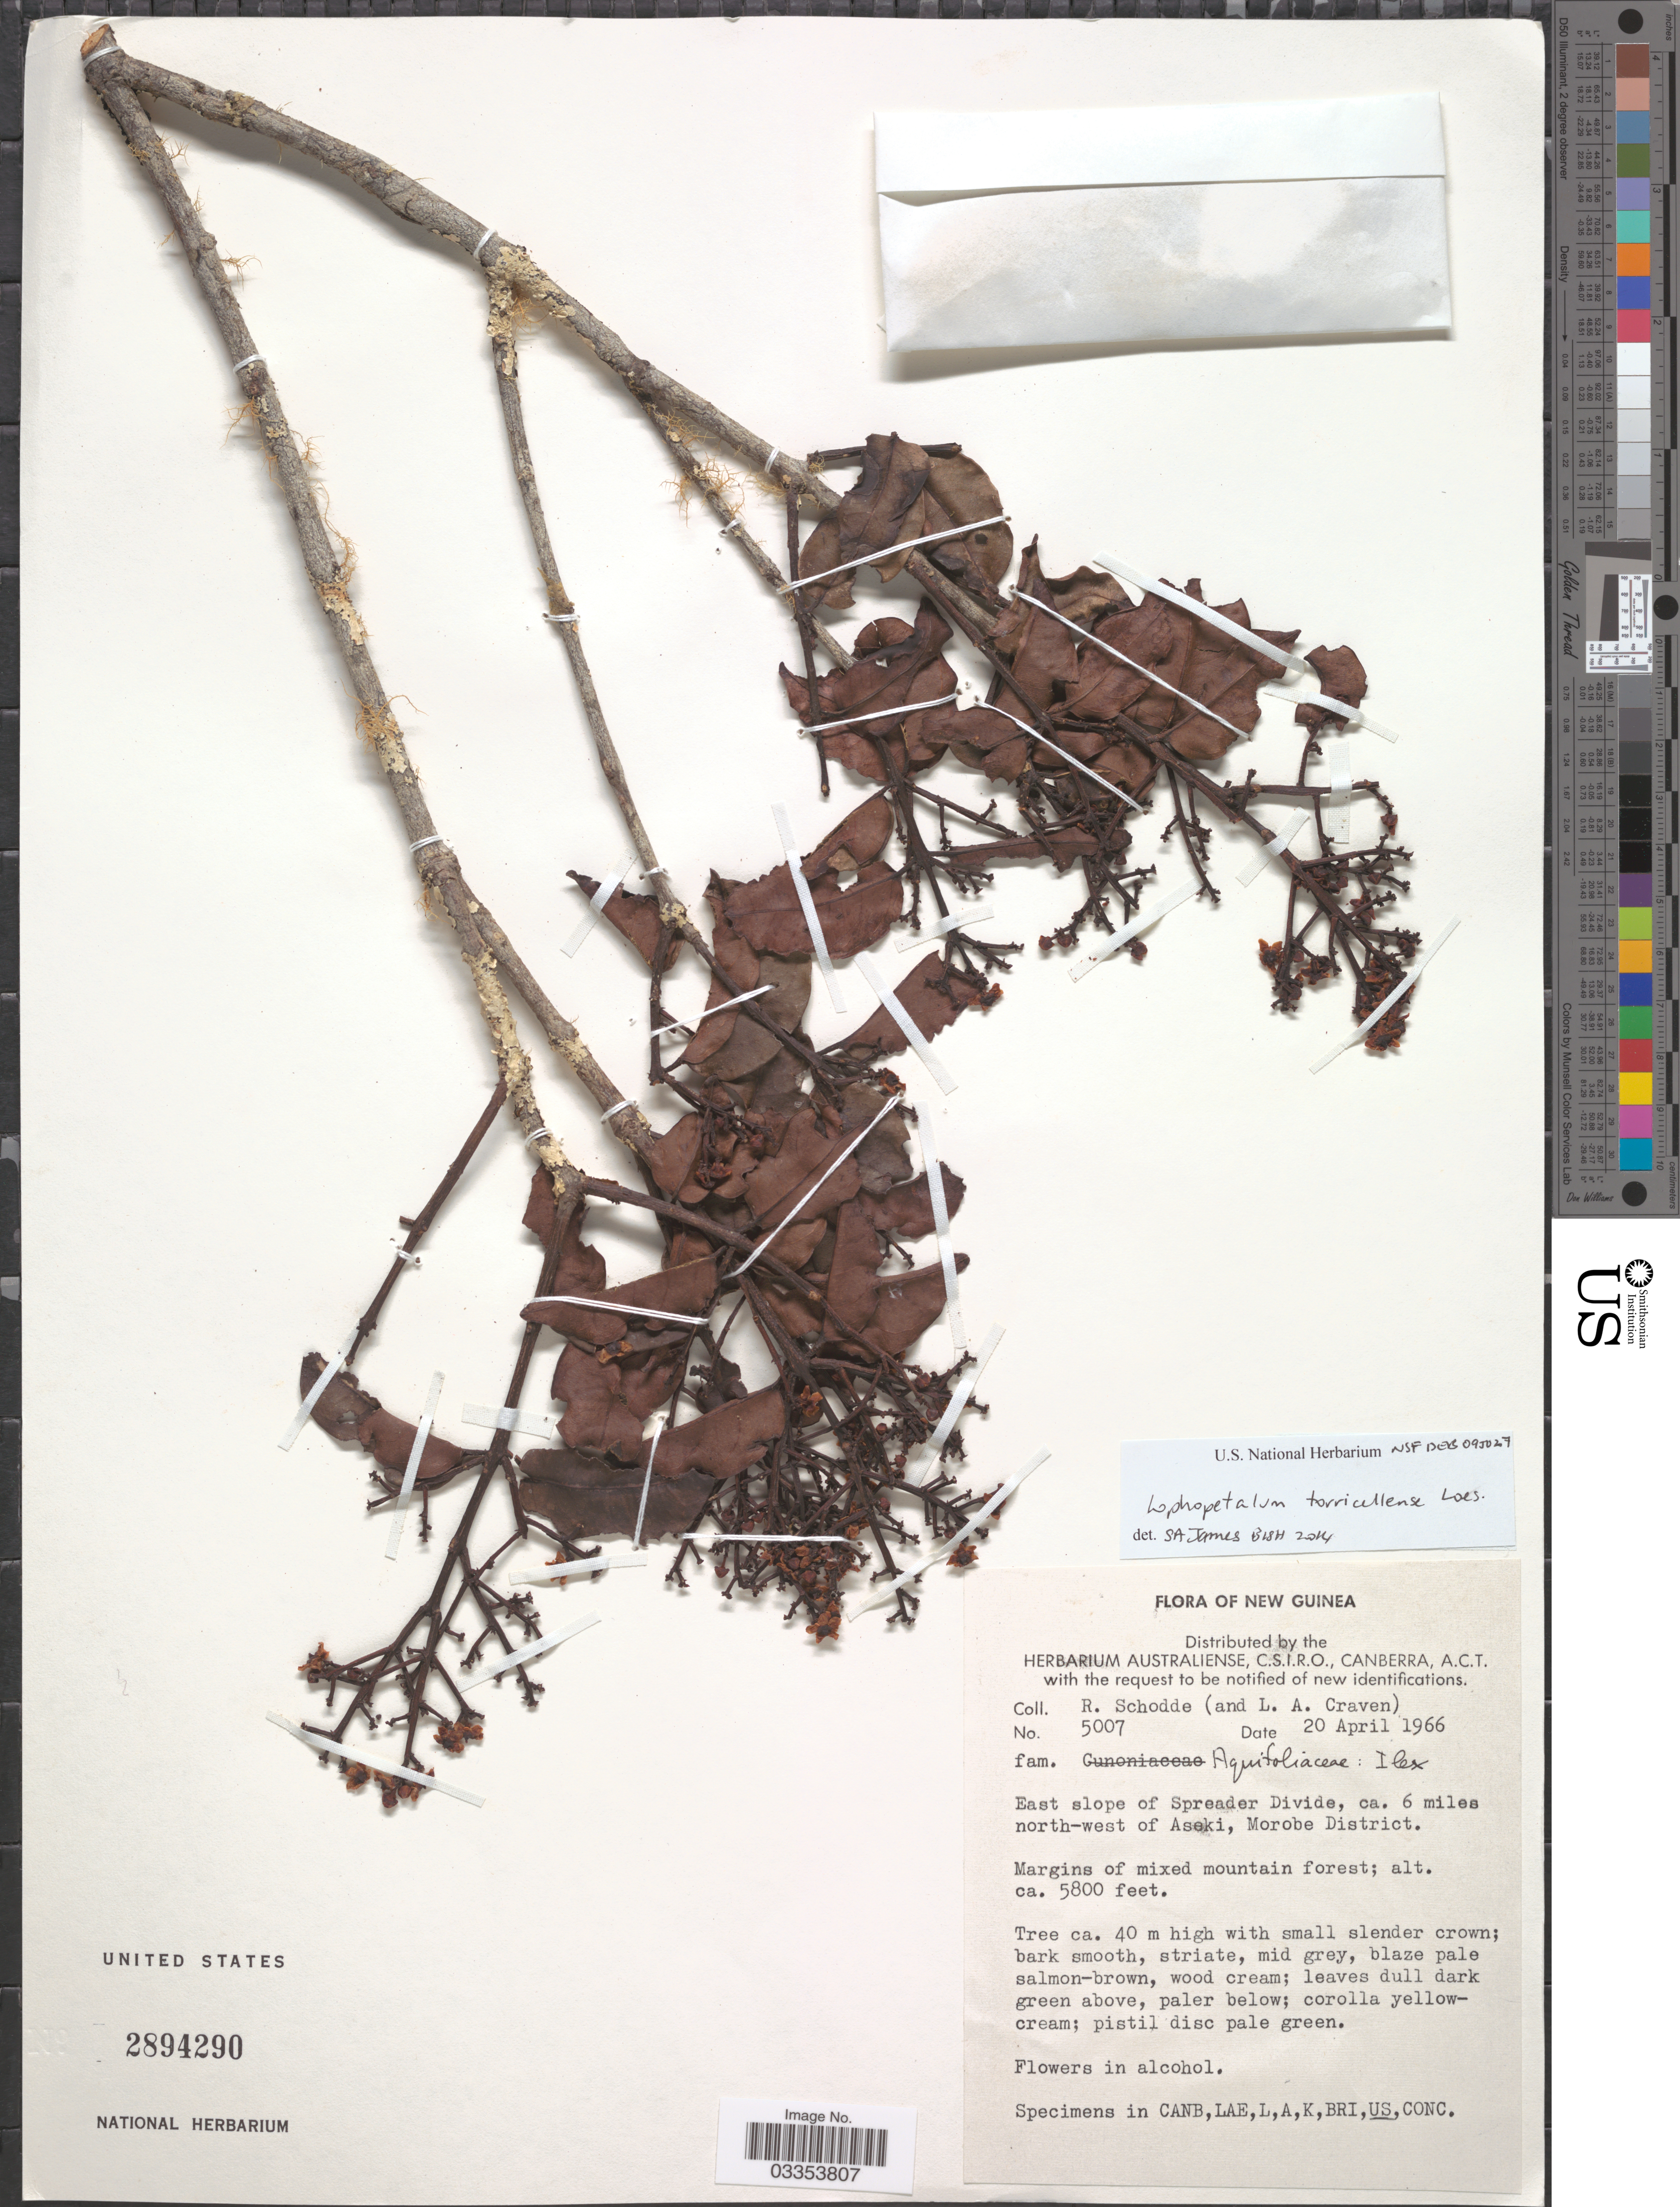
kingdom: Plantae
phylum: Tracheophyta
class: Magnoliopsida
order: Celastrales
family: Celastraceae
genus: Lophopetalum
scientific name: Lophopetalum torricellense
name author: Loes.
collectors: R. Schodde & L. A. Craven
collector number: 5007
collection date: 1966-04-20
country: Papua New Guinea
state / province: Morobe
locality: New Guinea. East slope of Spreader Divide, ca. 6 miles north-west of Aseki, Morobe District.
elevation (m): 1768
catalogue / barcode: US 2894290